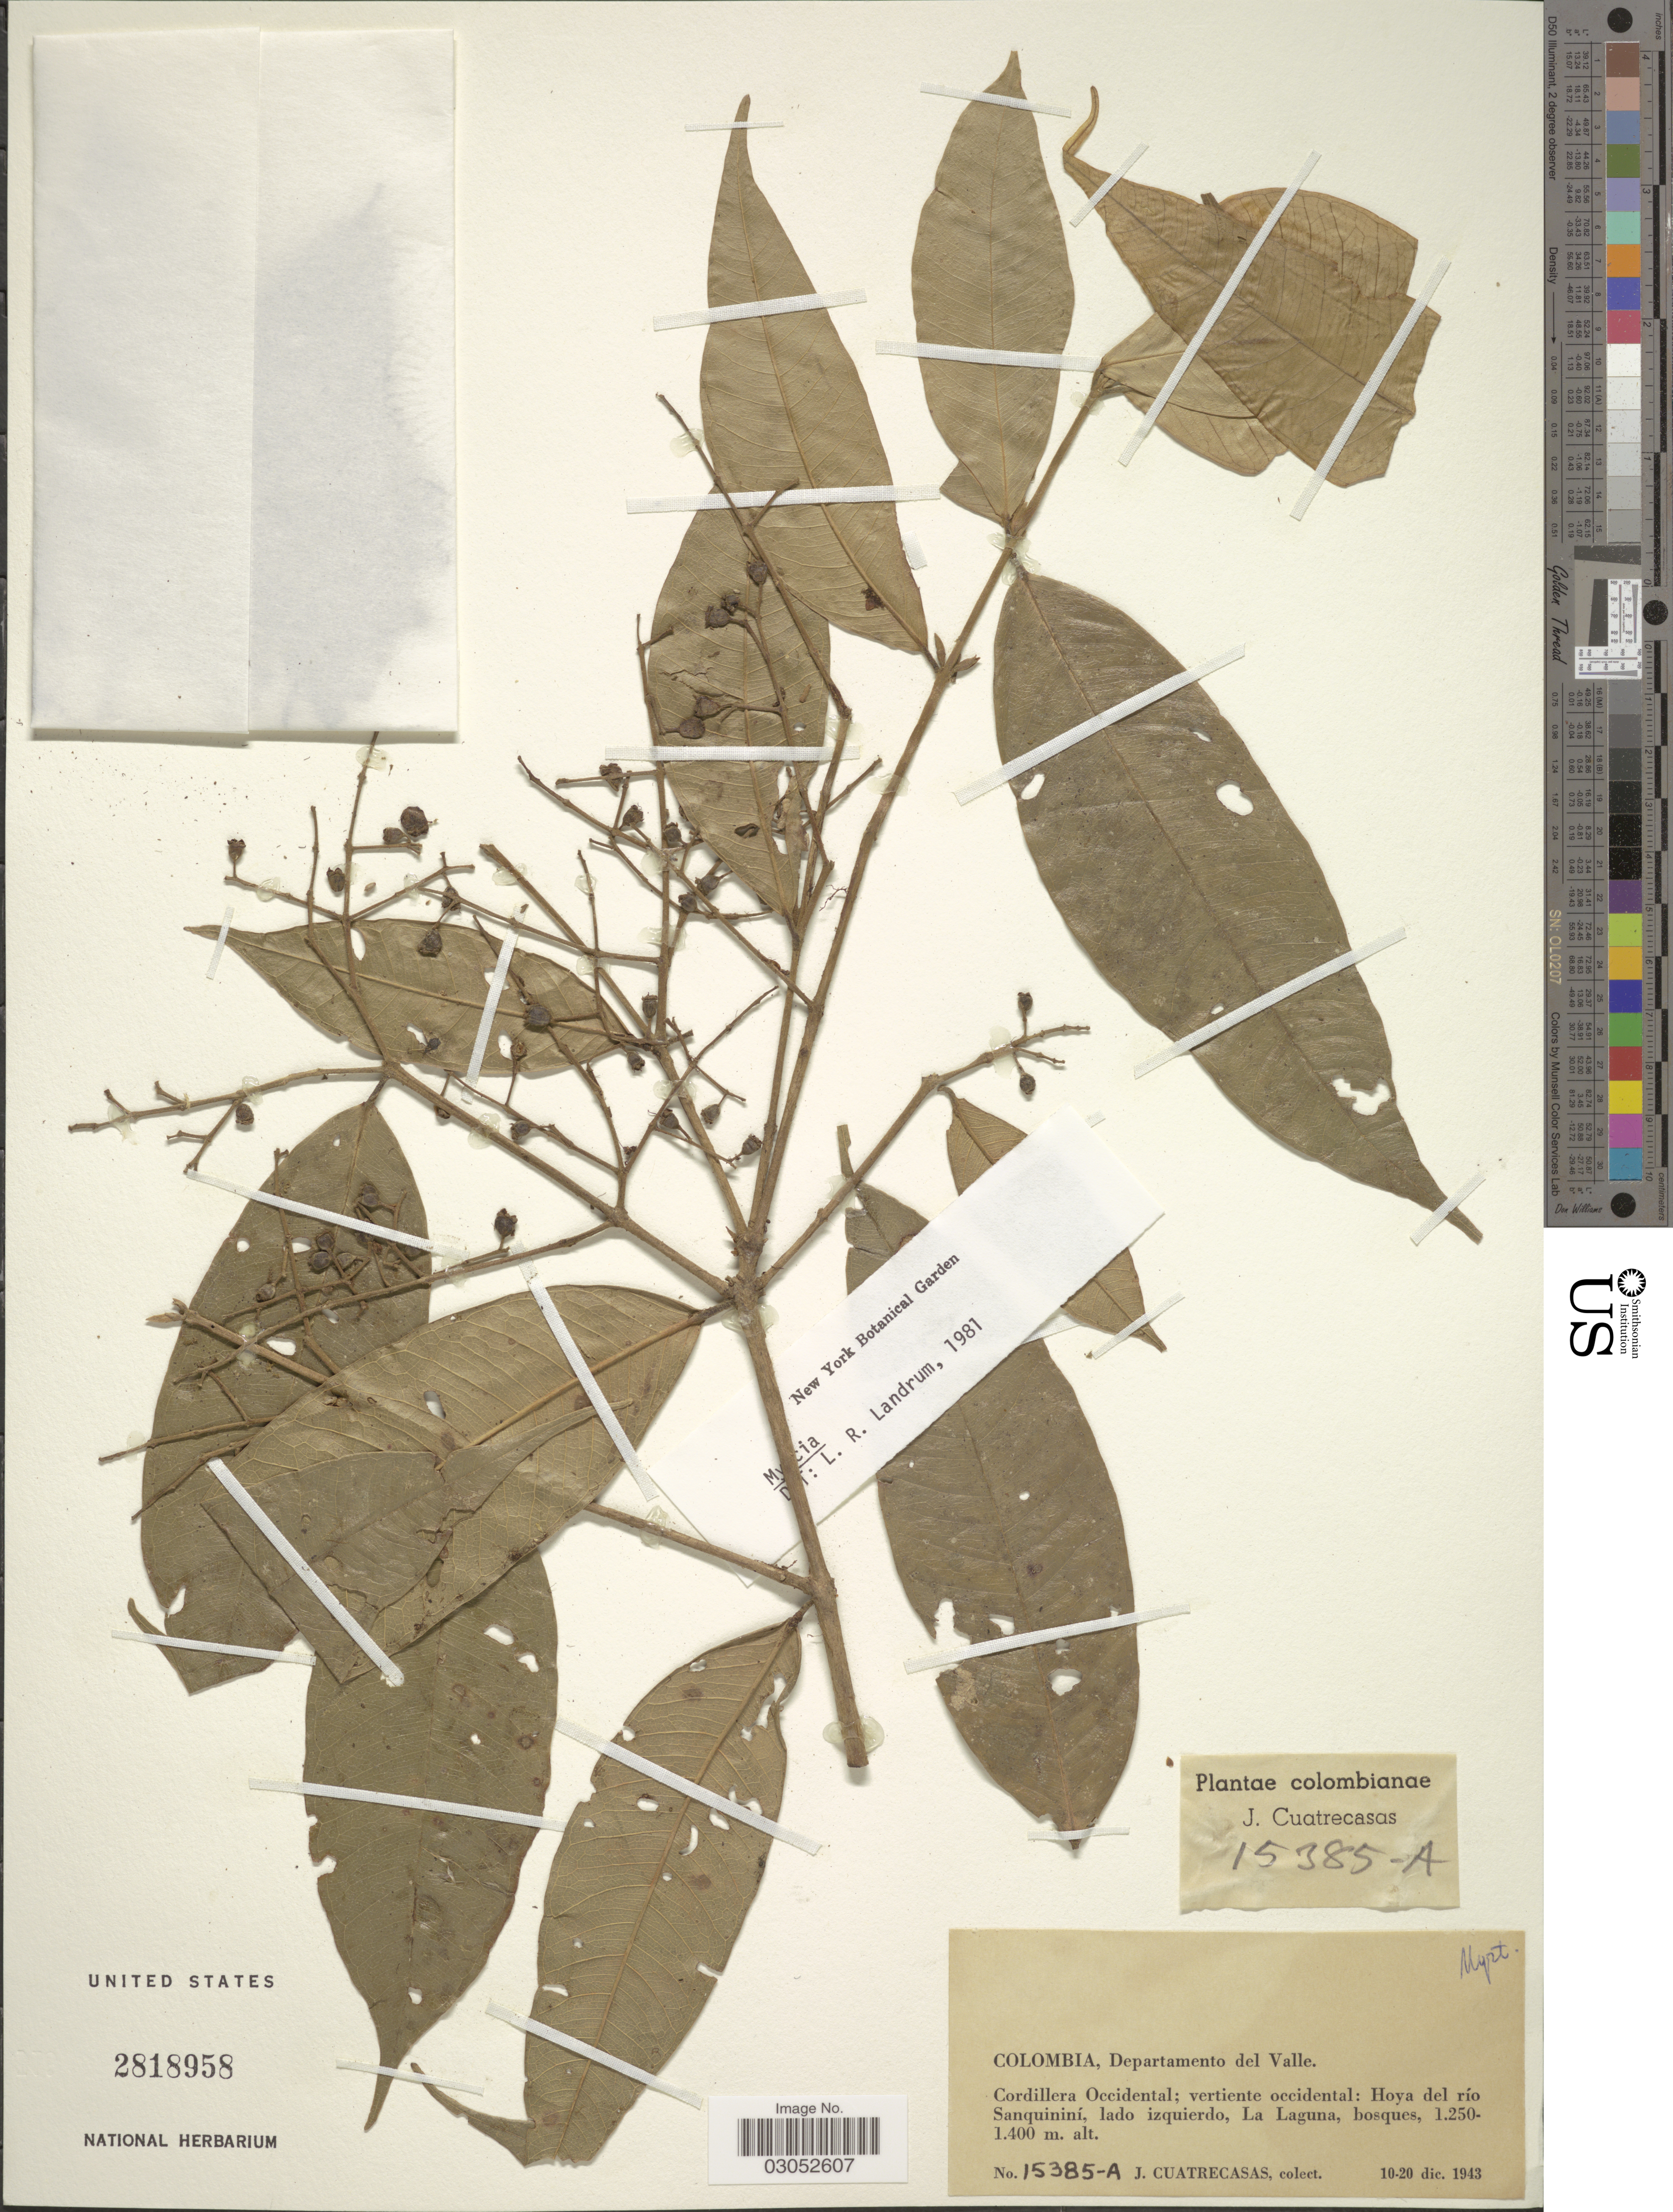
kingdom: Plantae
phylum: Tracheophyta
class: Magnoliopsida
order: Myrtales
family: Myrtaceae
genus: Myrcia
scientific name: Myrcia sp.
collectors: J. Cuatrecasas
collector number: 15385-A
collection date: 1943-12-10/1943-12-20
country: Colombia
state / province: Valle del Cauca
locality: Departamento del Valle. Cordillera Occidental; vertiente occidental: Hoya del río Sanquininí, lado izquierdo, La Laguna.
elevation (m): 1250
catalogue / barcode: US 2818958